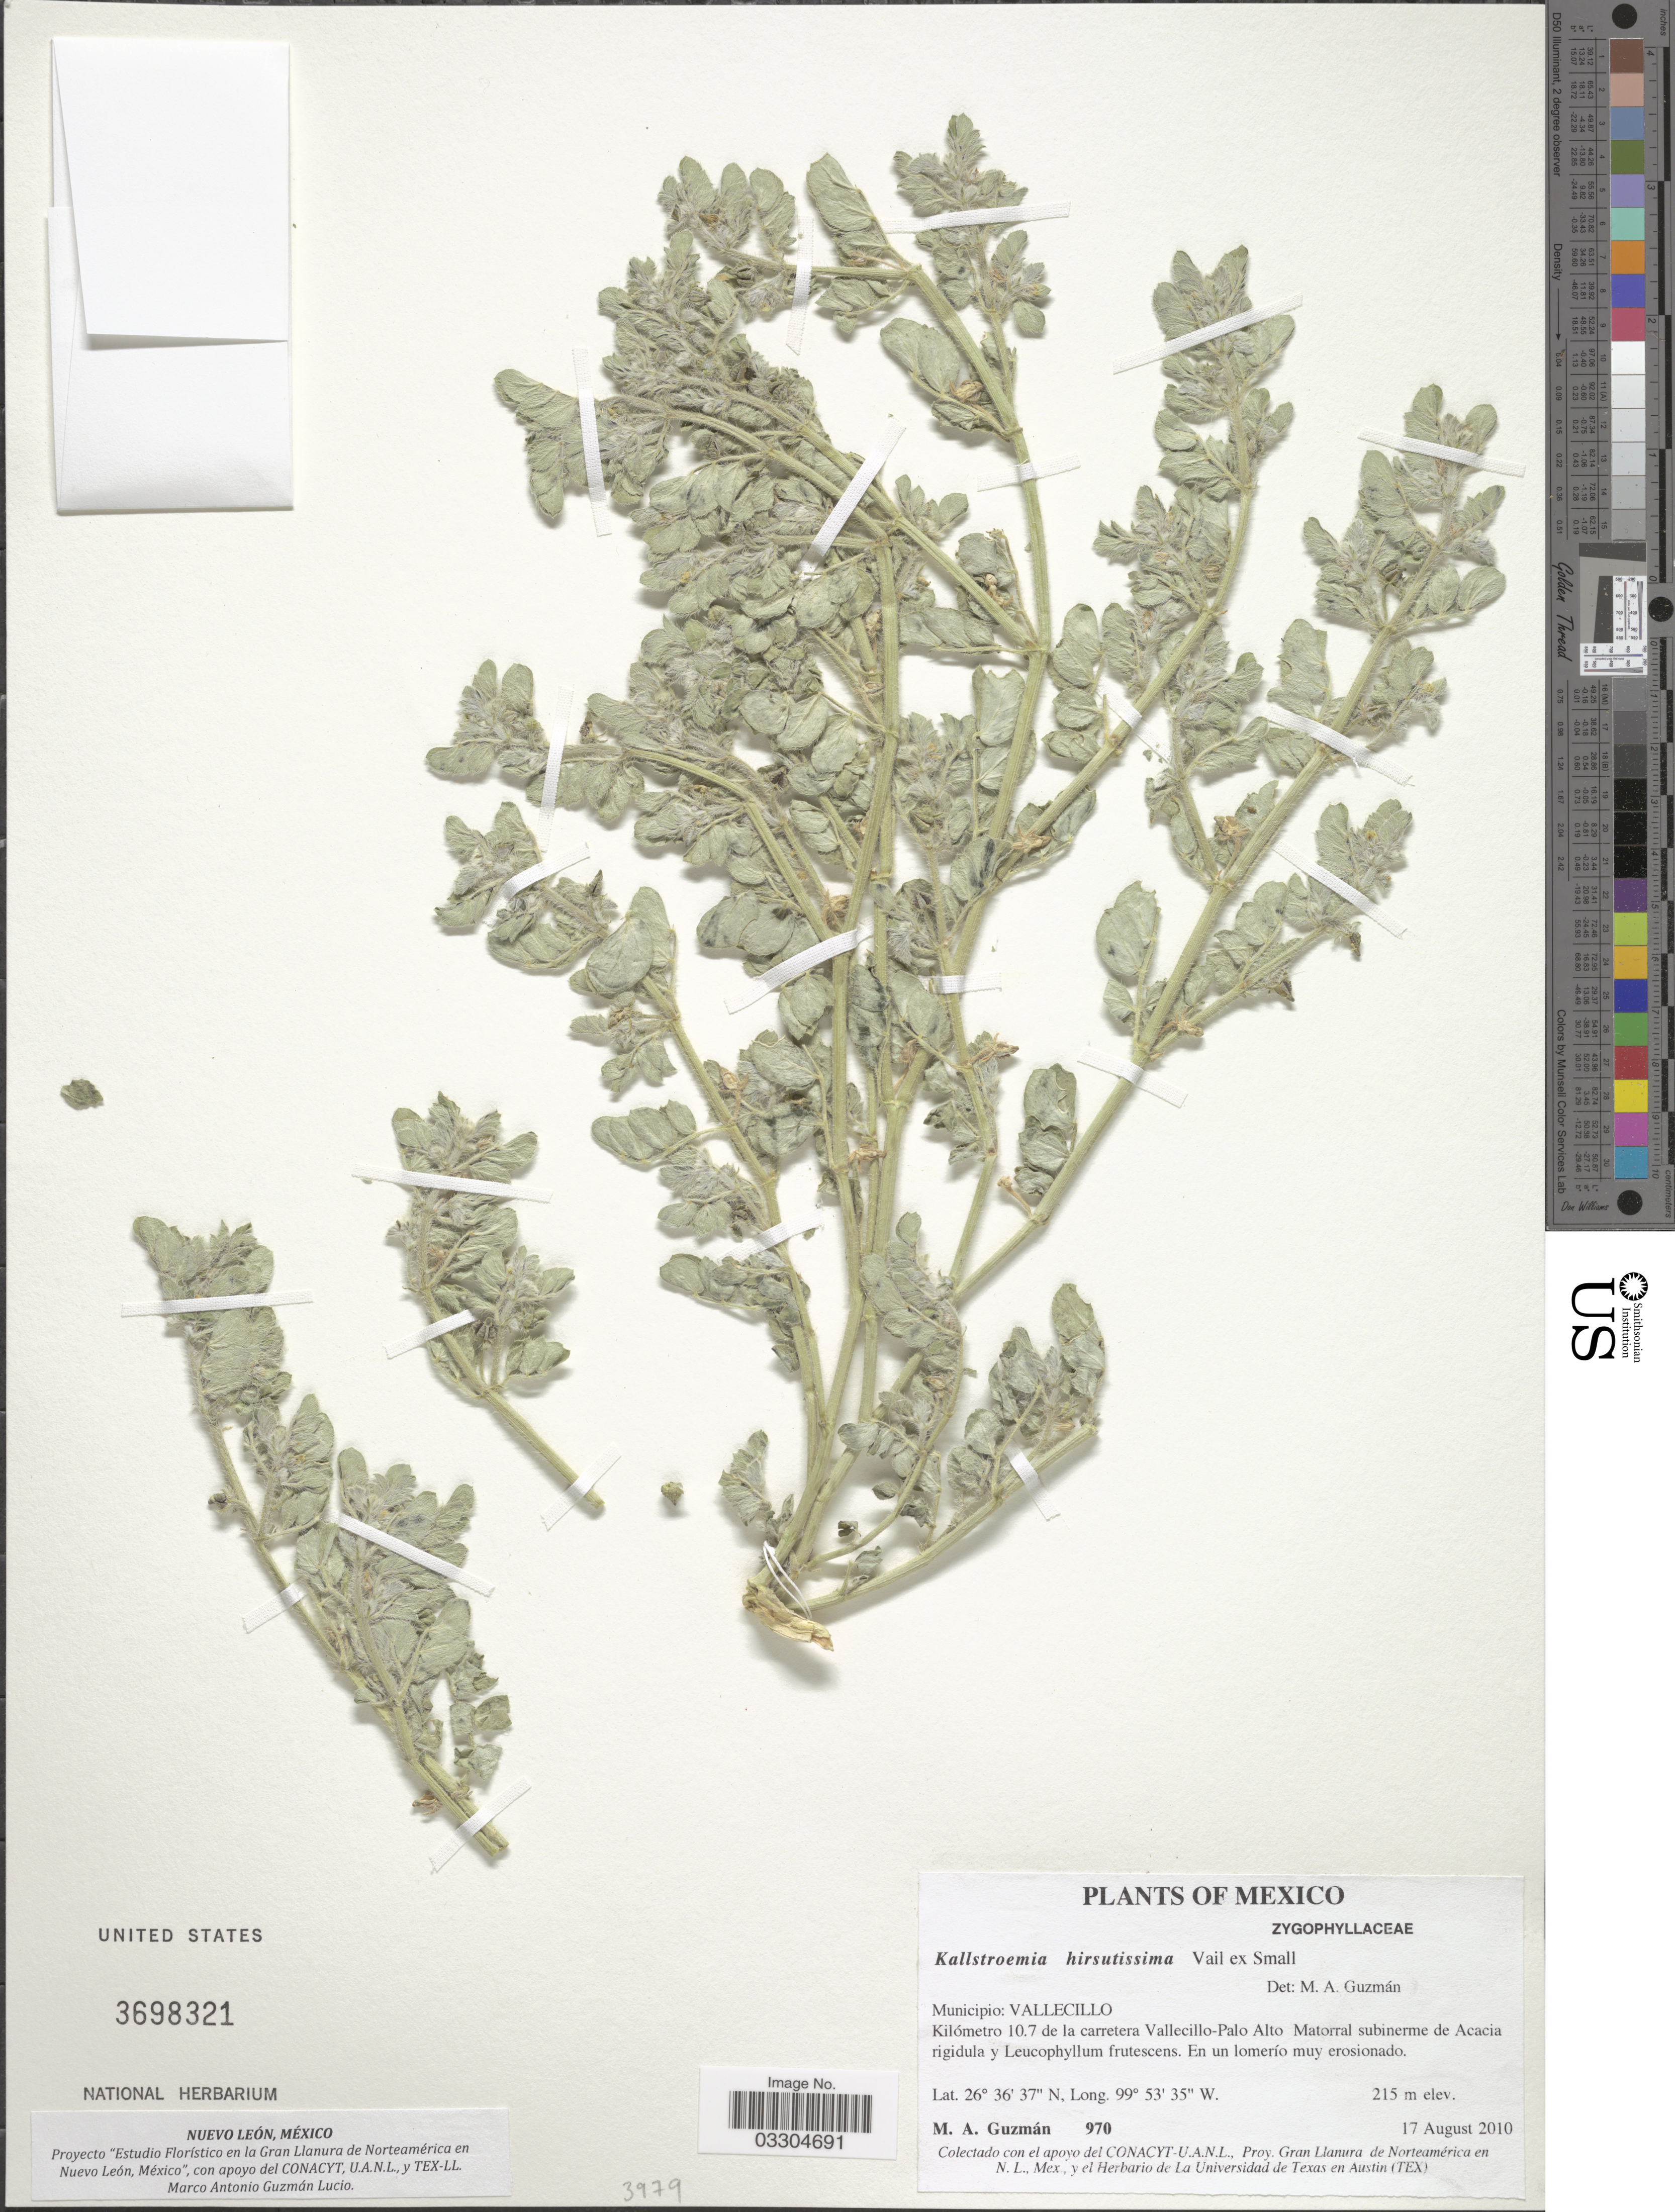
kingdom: Plantae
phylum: Tracheophyta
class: Magnoliopsida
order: Zygophyllales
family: Zygophyllaceae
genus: Kallstroemia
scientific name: Kallstroemia hirsutissima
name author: Vail in Small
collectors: M. Guzmán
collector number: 970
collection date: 2010-08-17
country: Mexico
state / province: Nuevo León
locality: Municipio: Vallecillo. Kilómetro 10.7 de la carretera Vallecillo-Palo Alto.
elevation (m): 215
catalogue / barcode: US 3698321